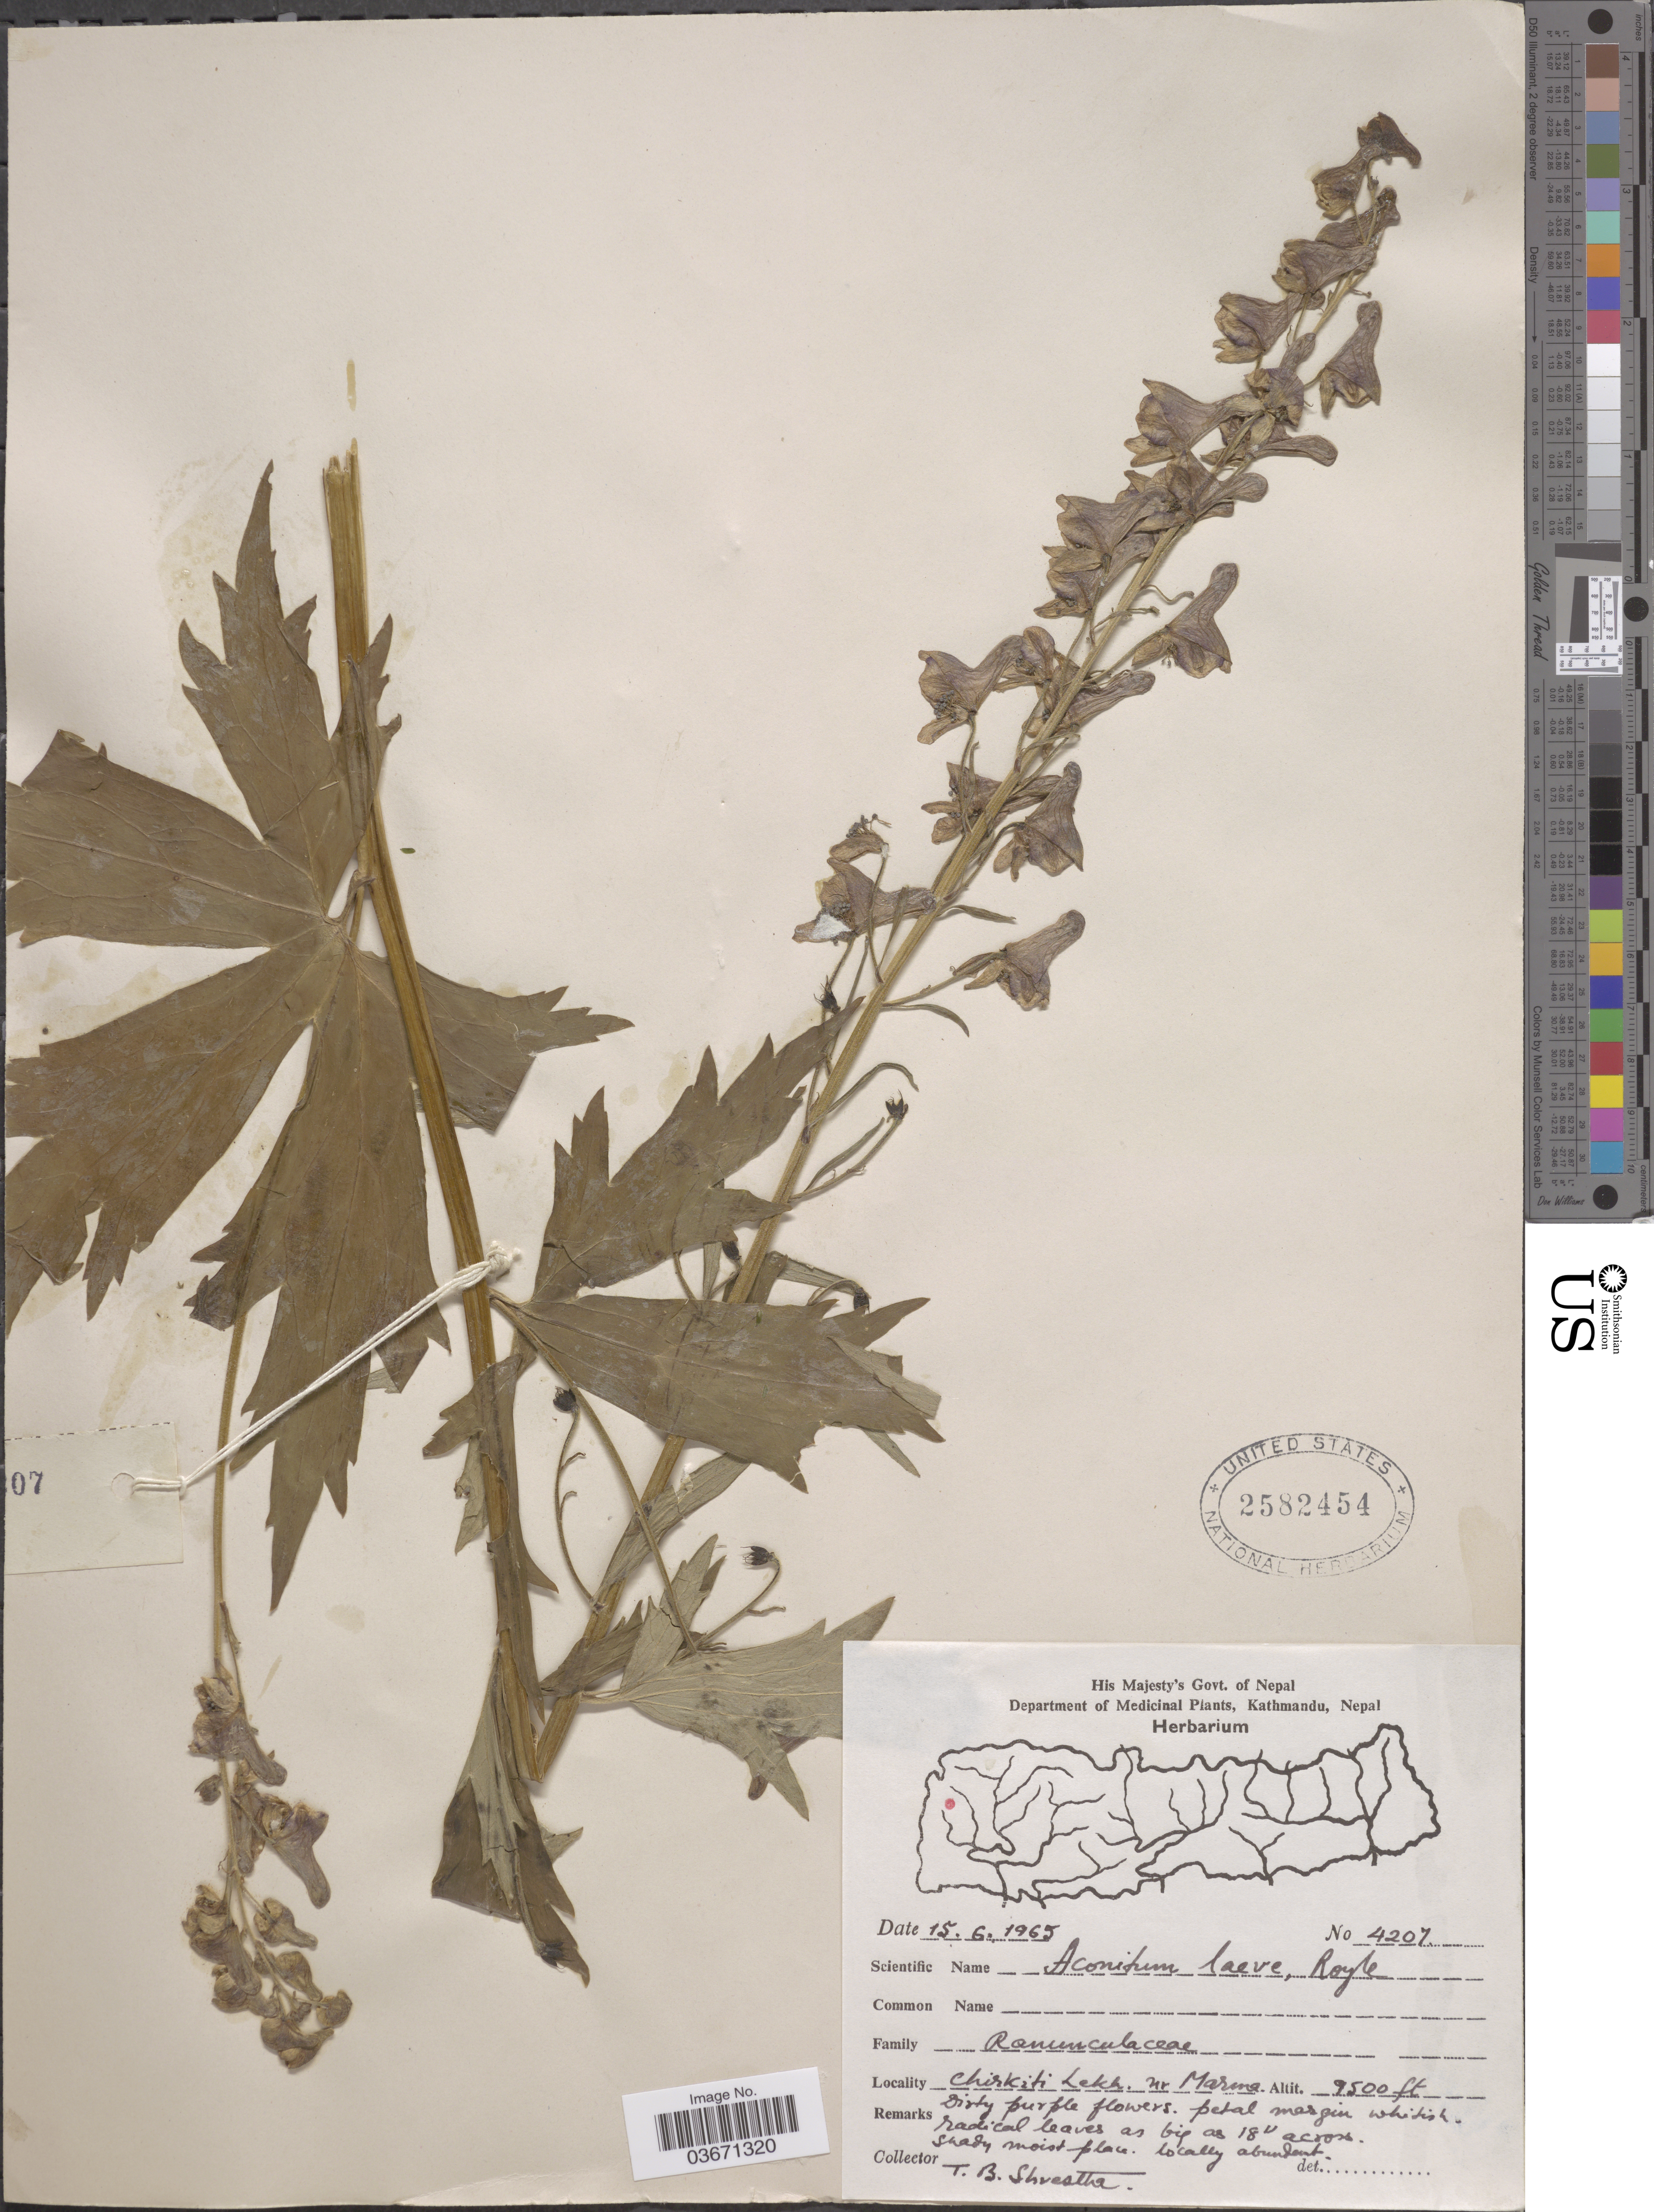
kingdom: Plantae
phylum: Tracheophyta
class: Magnoliopsida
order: Ranunculales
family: Ranunculaceae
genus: Aconitum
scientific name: Aconitum laeve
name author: Royle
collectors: T. B. Shrestha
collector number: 4207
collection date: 1965-06-15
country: Nepal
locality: Chirkiti Lekh. nr Marena. [interpreted]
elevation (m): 2896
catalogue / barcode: US 2582454